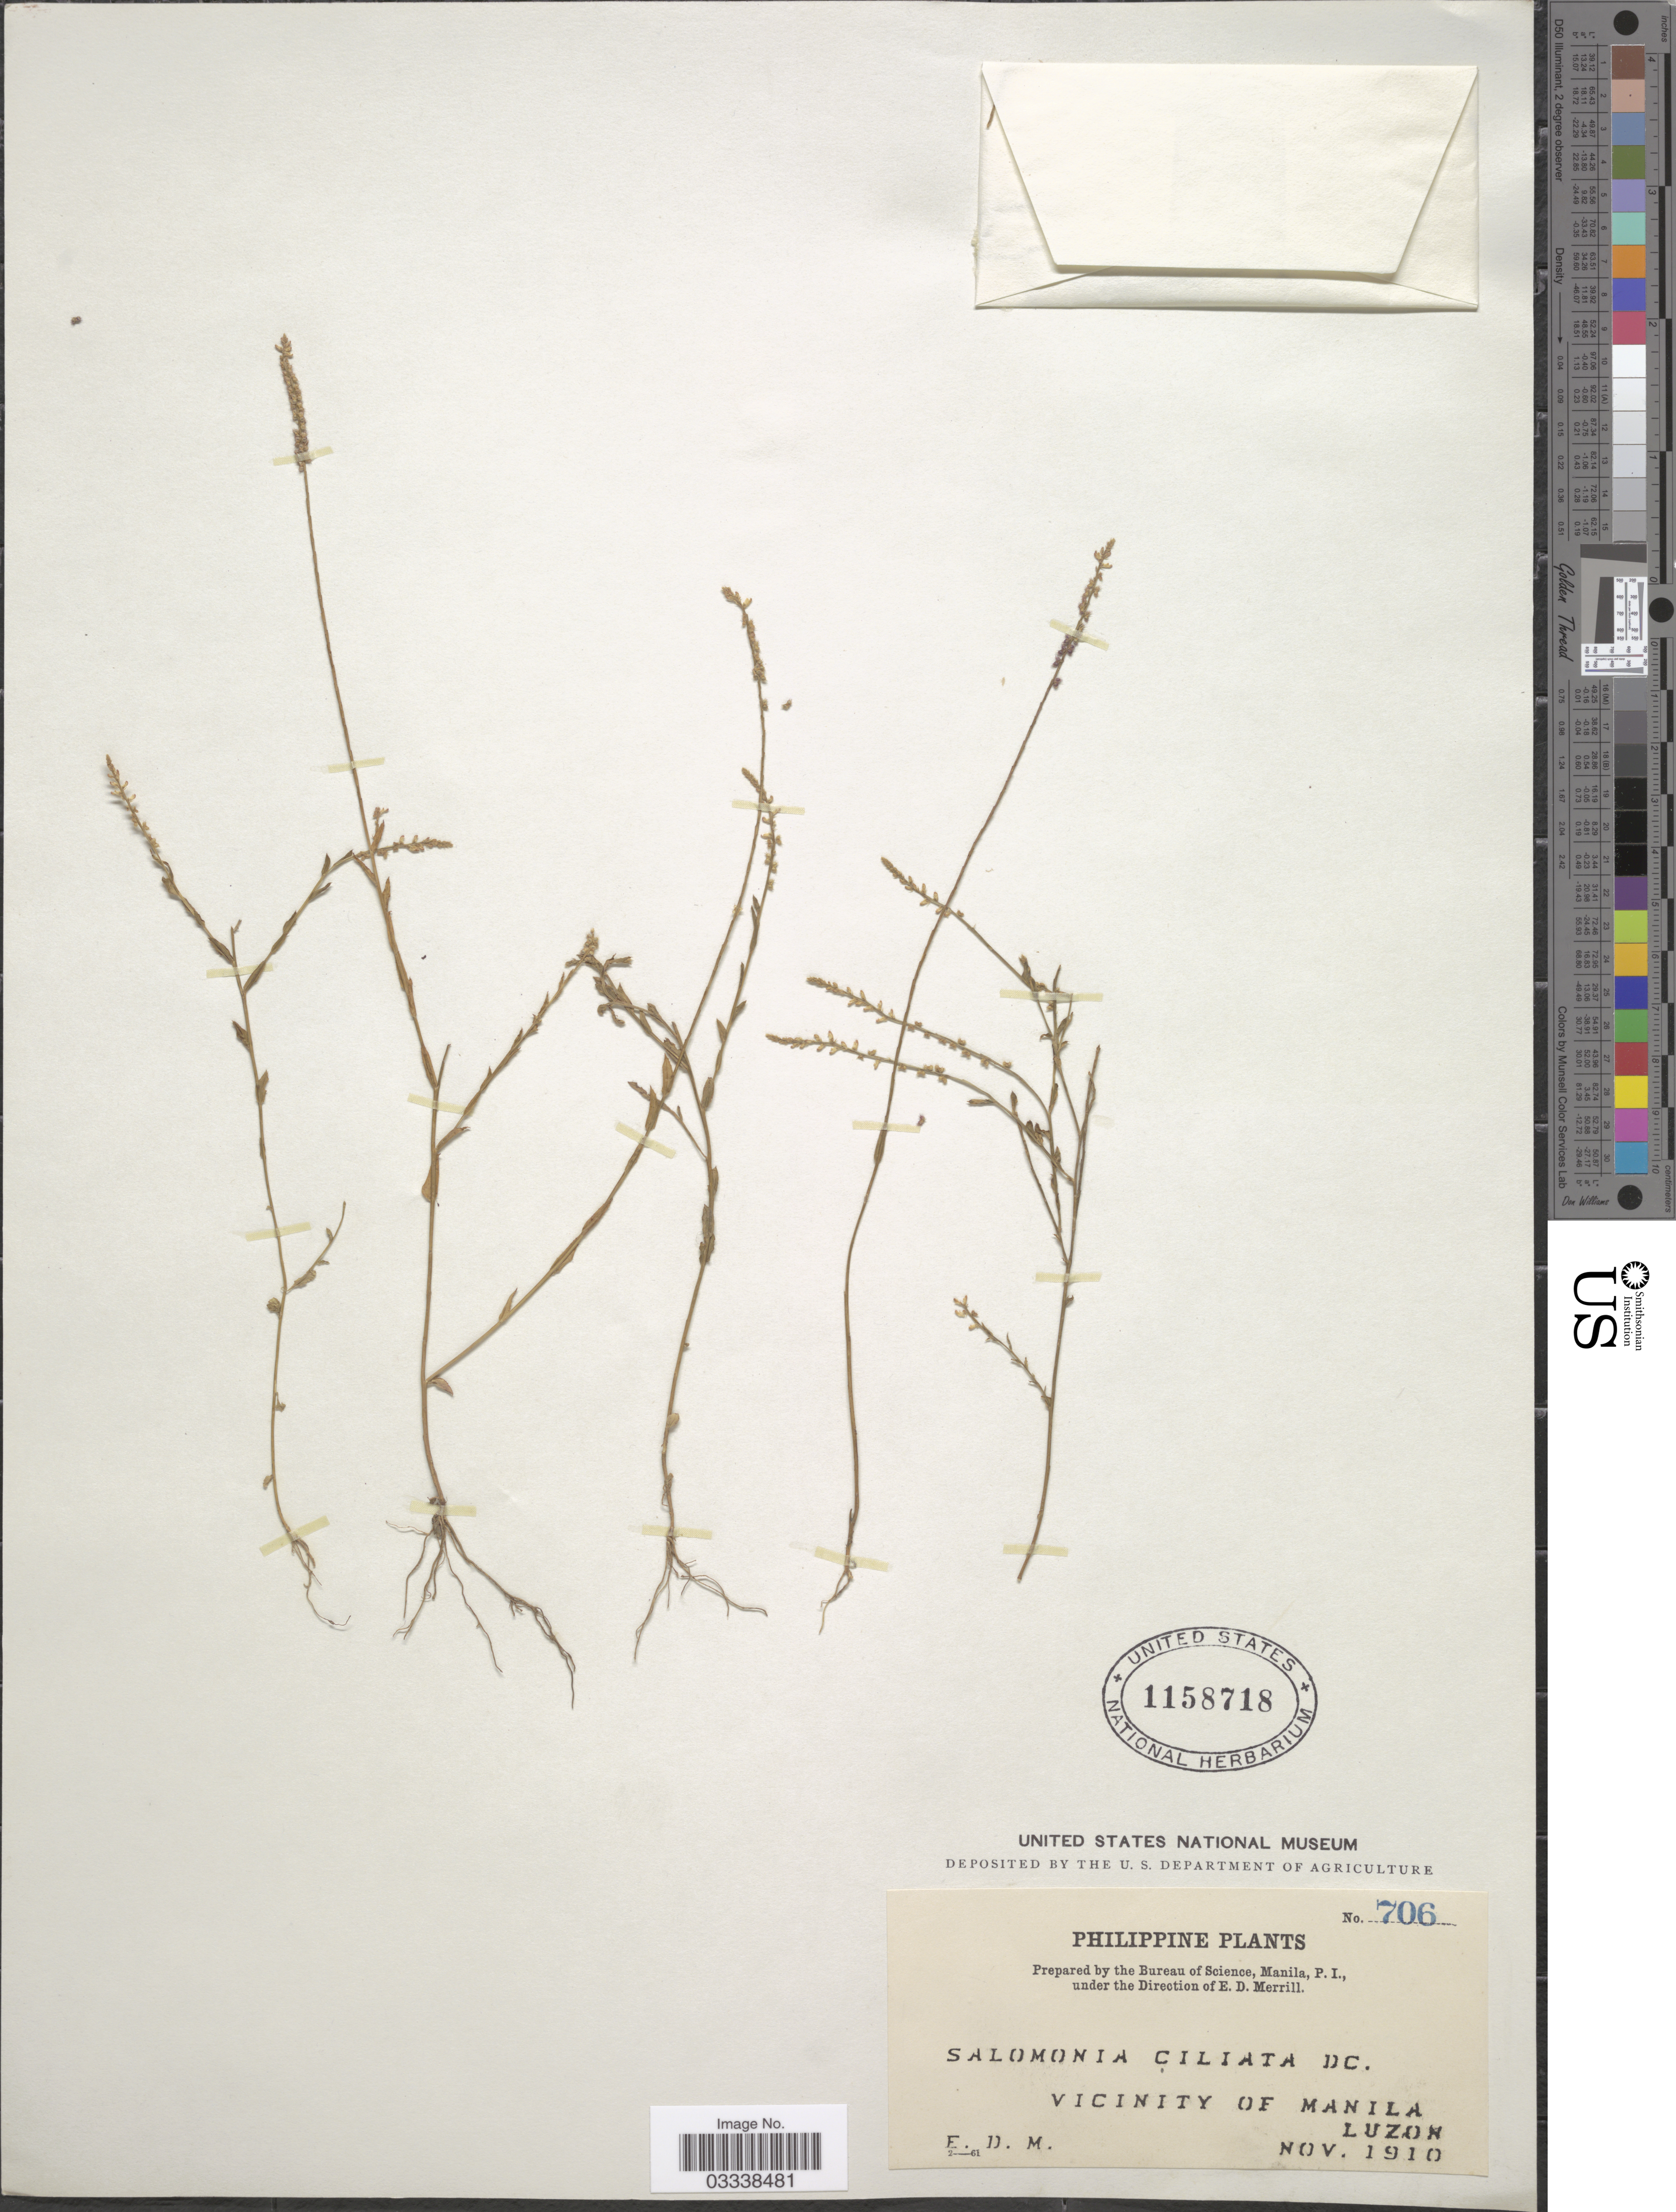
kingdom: Plantae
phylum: Tracheophyta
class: Magnoliopsida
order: Fabales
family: Polygalaceae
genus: Salomonia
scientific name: Salomonia ciliata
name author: (L.) DC.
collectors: E. D. Merrill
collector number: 706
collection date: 1910-11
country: Philippines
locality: Vicinity of Manila, Luzon.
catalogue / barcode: US 1158718